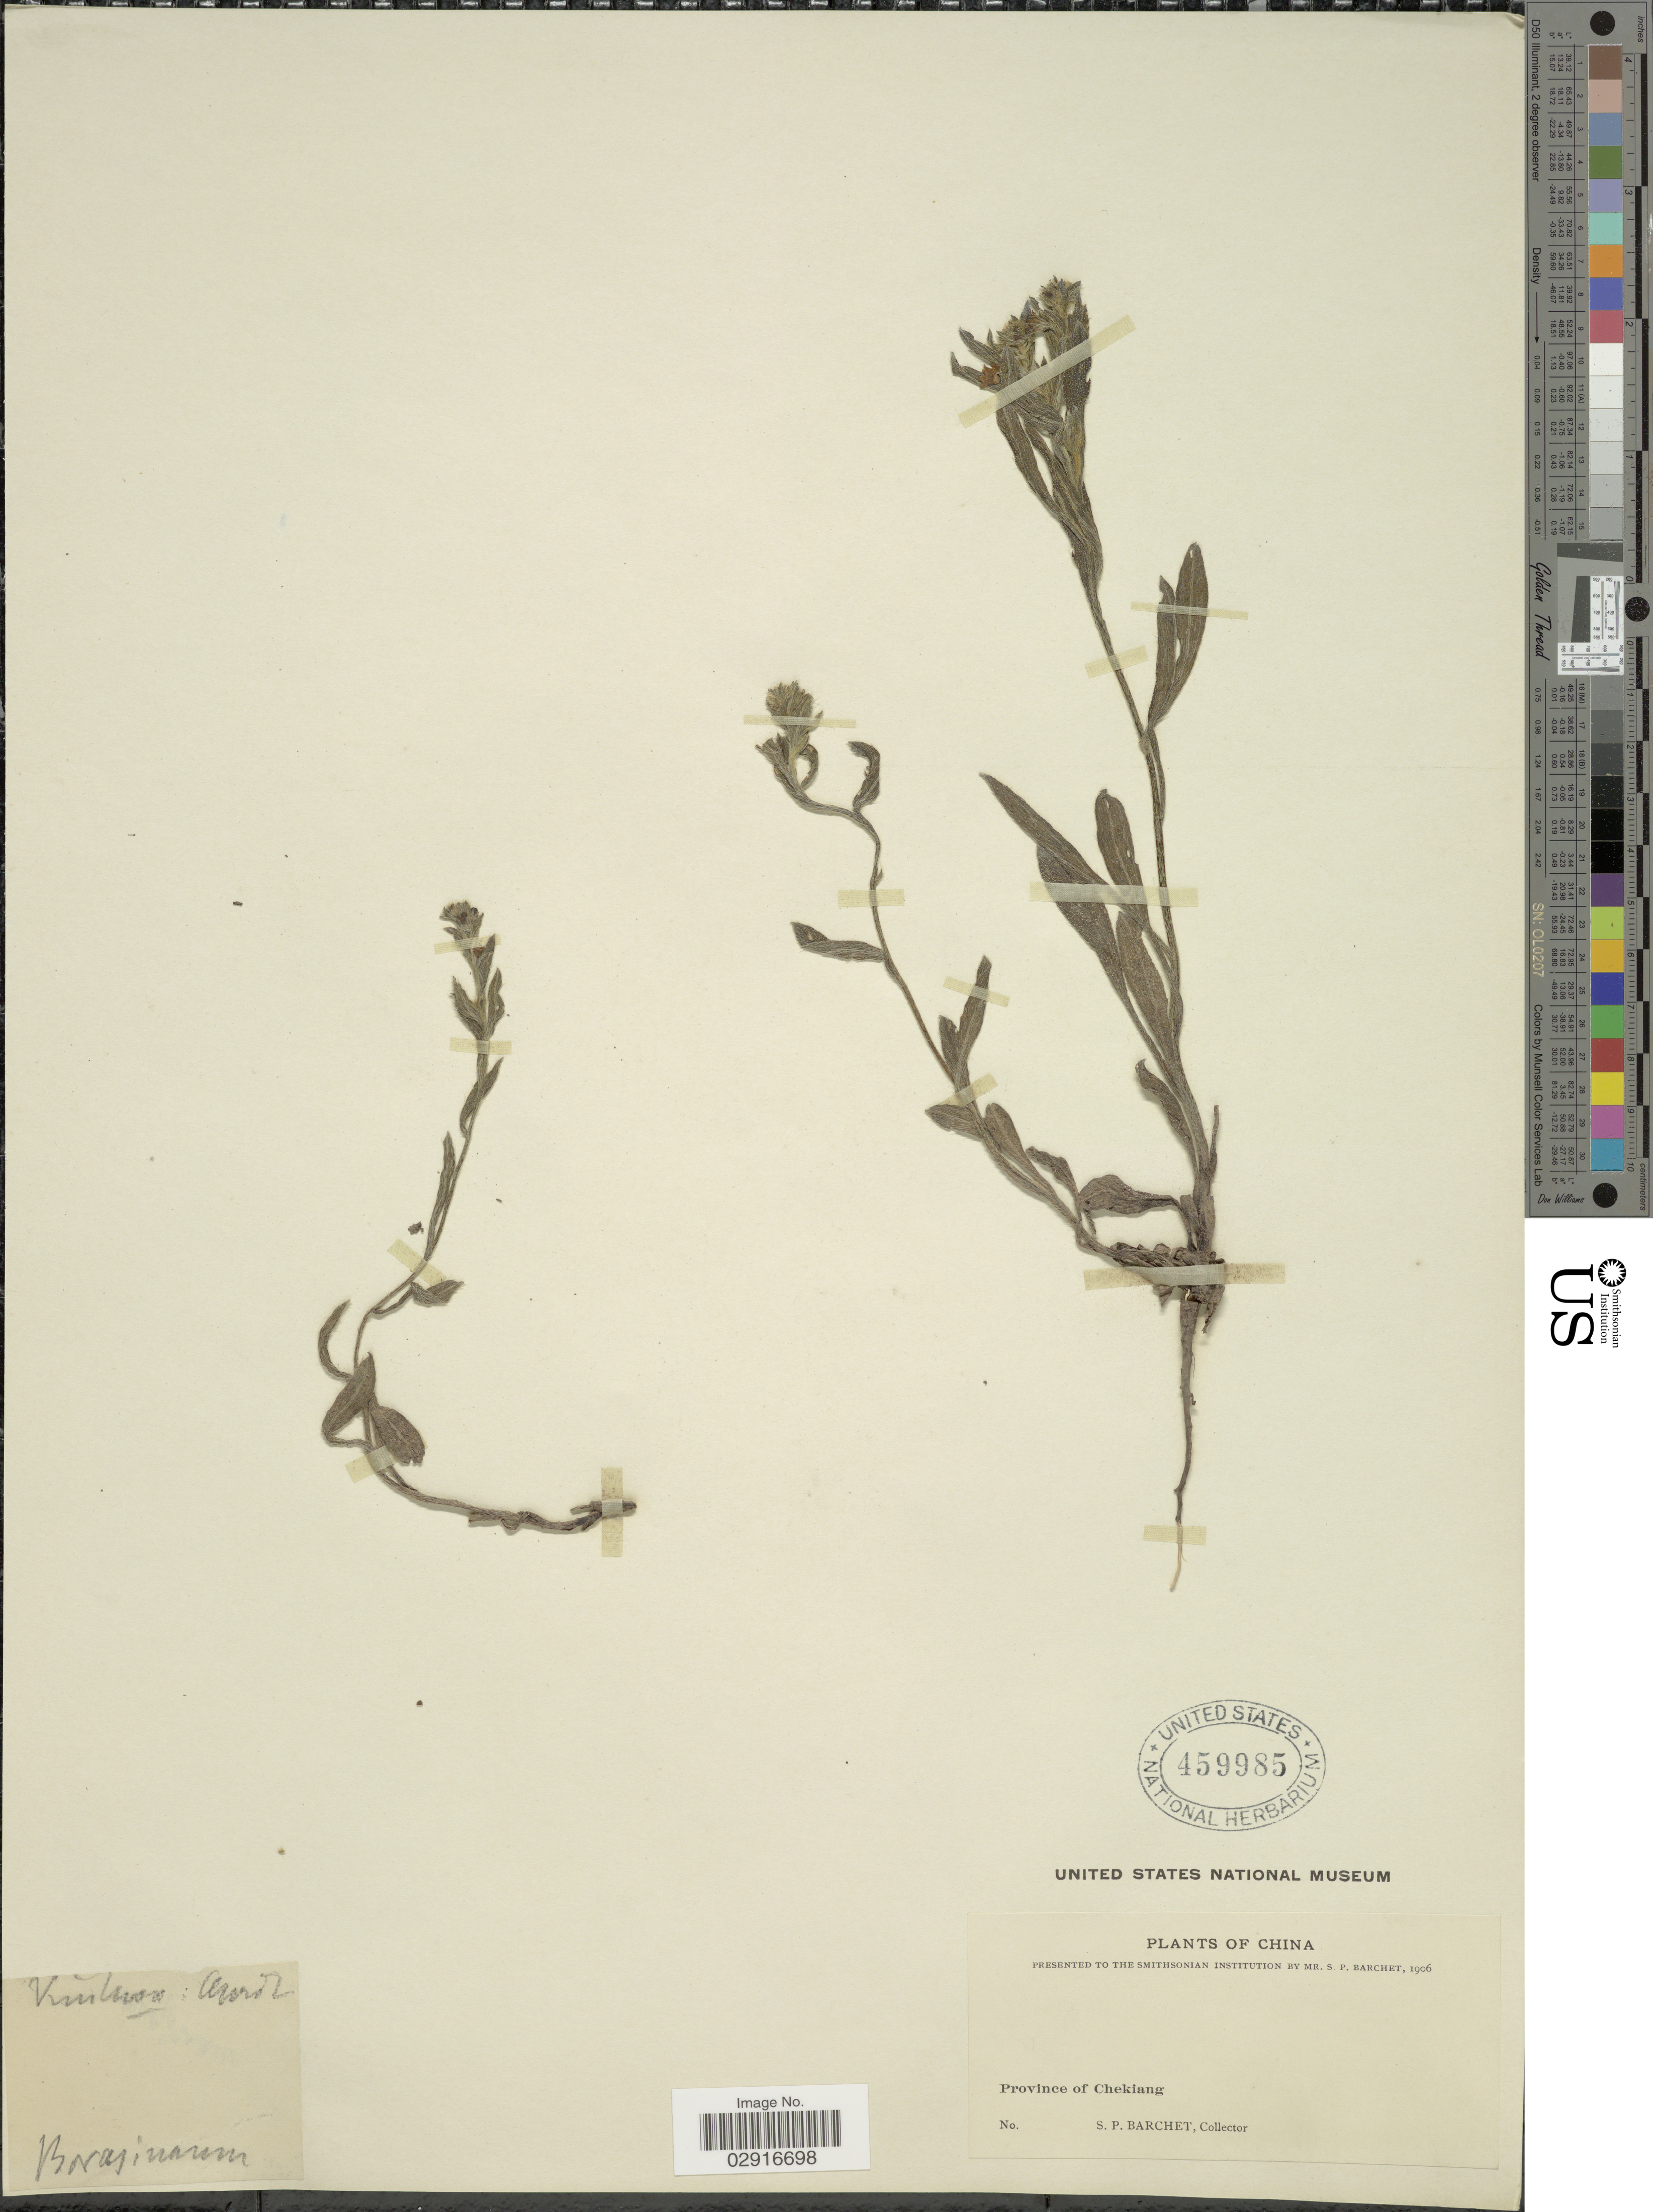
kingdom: Plantae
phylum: Tracheophyta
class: Magnoliopsida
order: Boraginales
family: Boraginaceae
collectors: S. P. Barchet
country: China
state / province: Zhejiang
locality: Province of Chekiang.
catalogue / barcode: US 459985